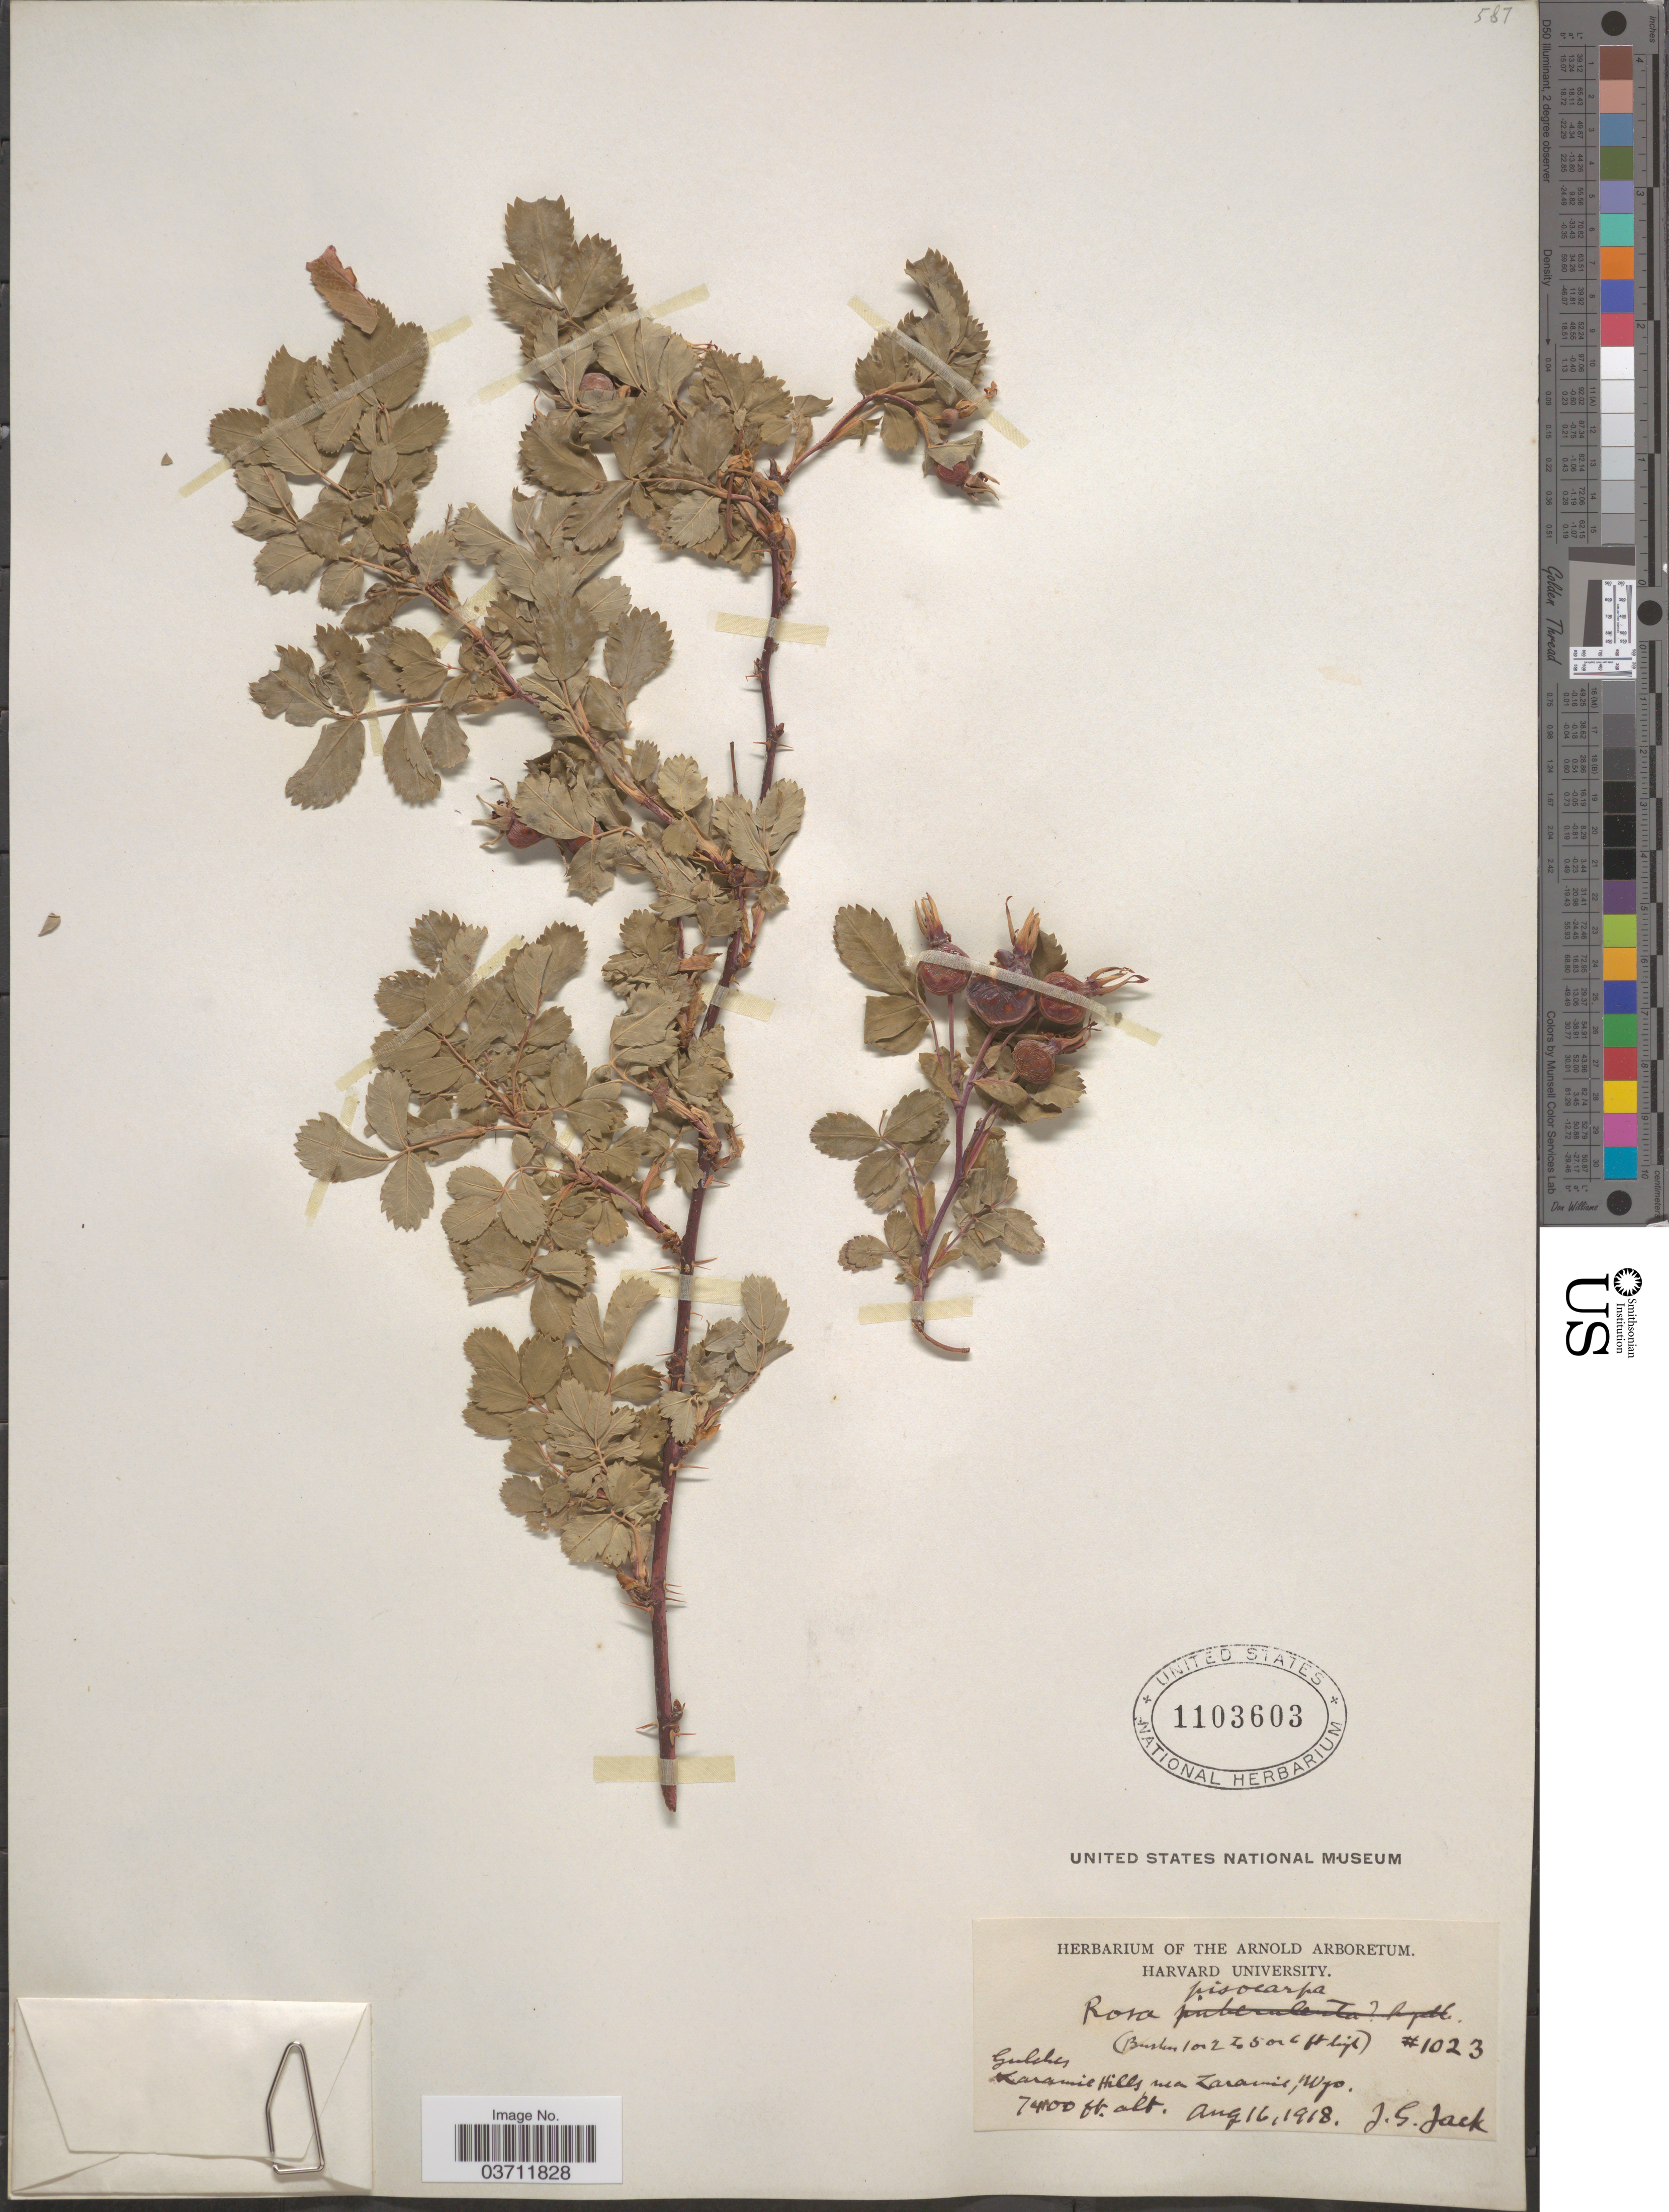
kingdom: Plantae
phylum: Tracheophyta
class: Magnoliopsida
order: Rosales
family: Rosaceae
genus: Rosa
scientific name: Rosa pisocarpa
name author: A. Gray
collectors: J. G. Jack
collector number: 1023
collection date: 1918-08-16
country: United States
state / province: Wyoming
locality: Gulches. Laramie Hills near Laramie.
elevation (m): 2256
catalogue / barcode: US 1103603